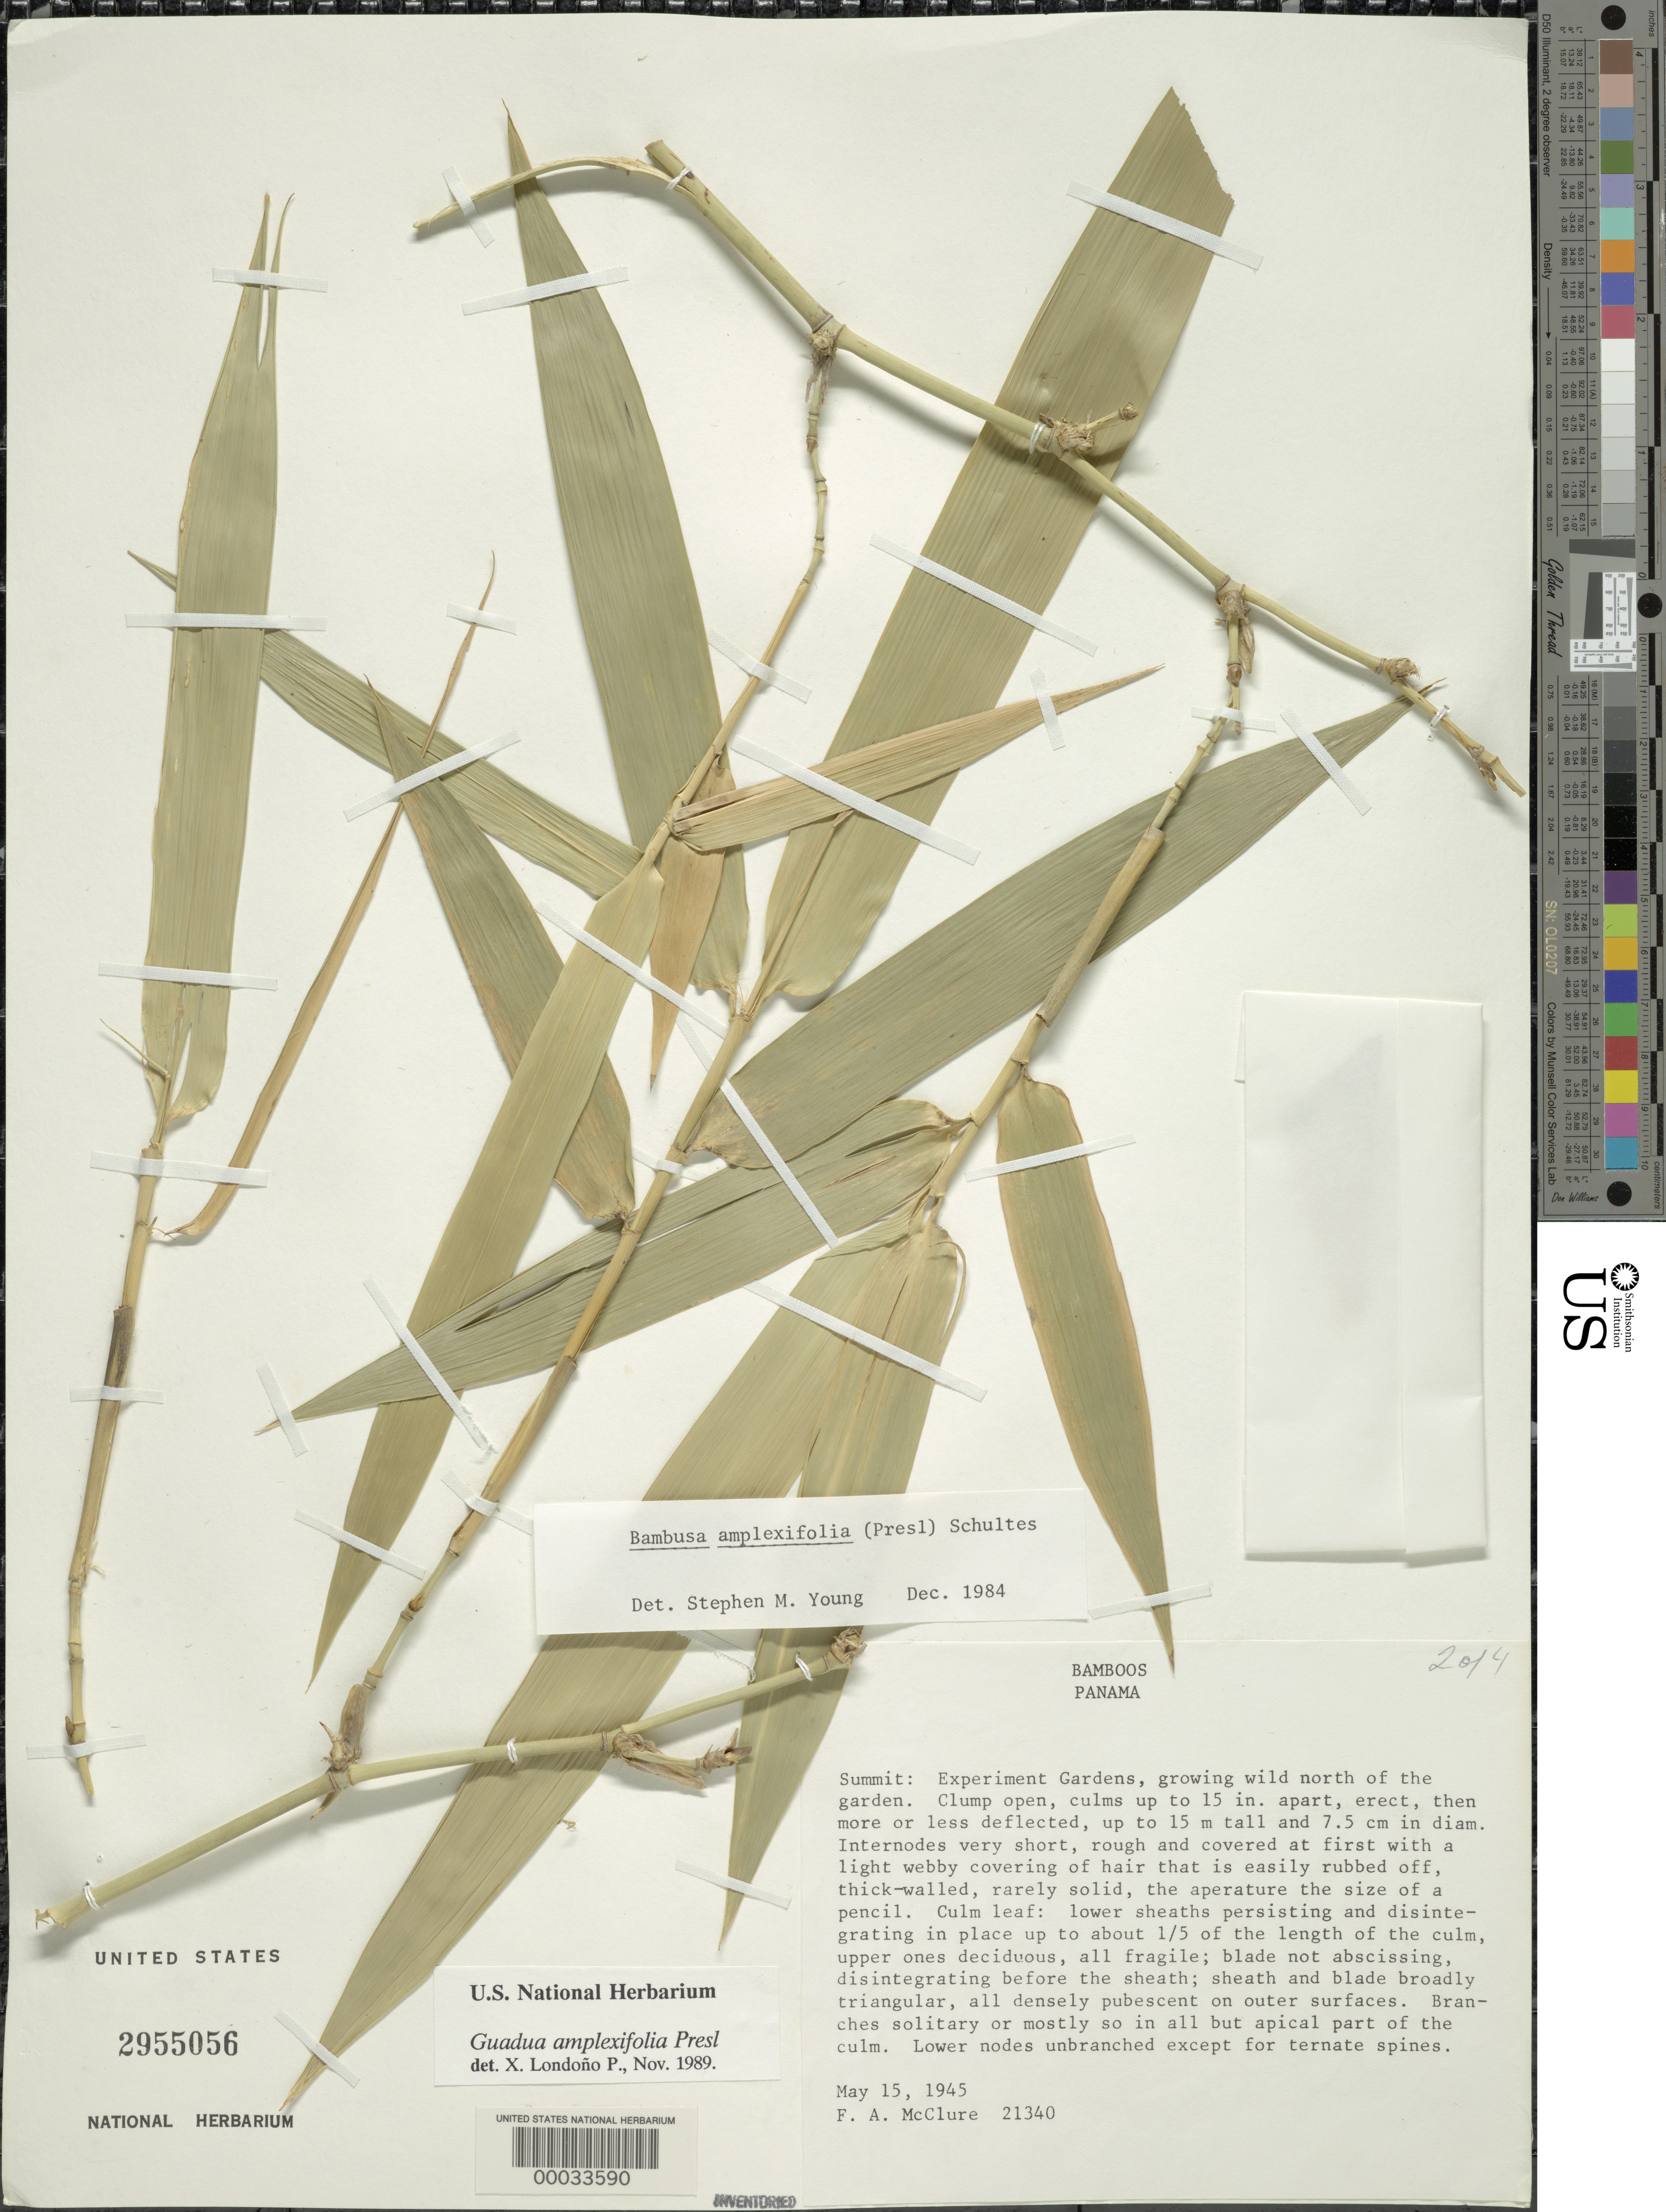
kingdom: Plantae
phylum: Tracheophyta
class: Liliopsida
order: Poales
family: Poaceae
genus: Guadua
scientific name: Guadua amplexifolia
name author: J. Presl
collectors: F. A. McClure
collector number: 21340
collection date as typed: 15 May 1945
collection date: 1945-05-15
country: Panama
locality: Summit: Experimental Gardens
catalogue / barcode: US 2955056